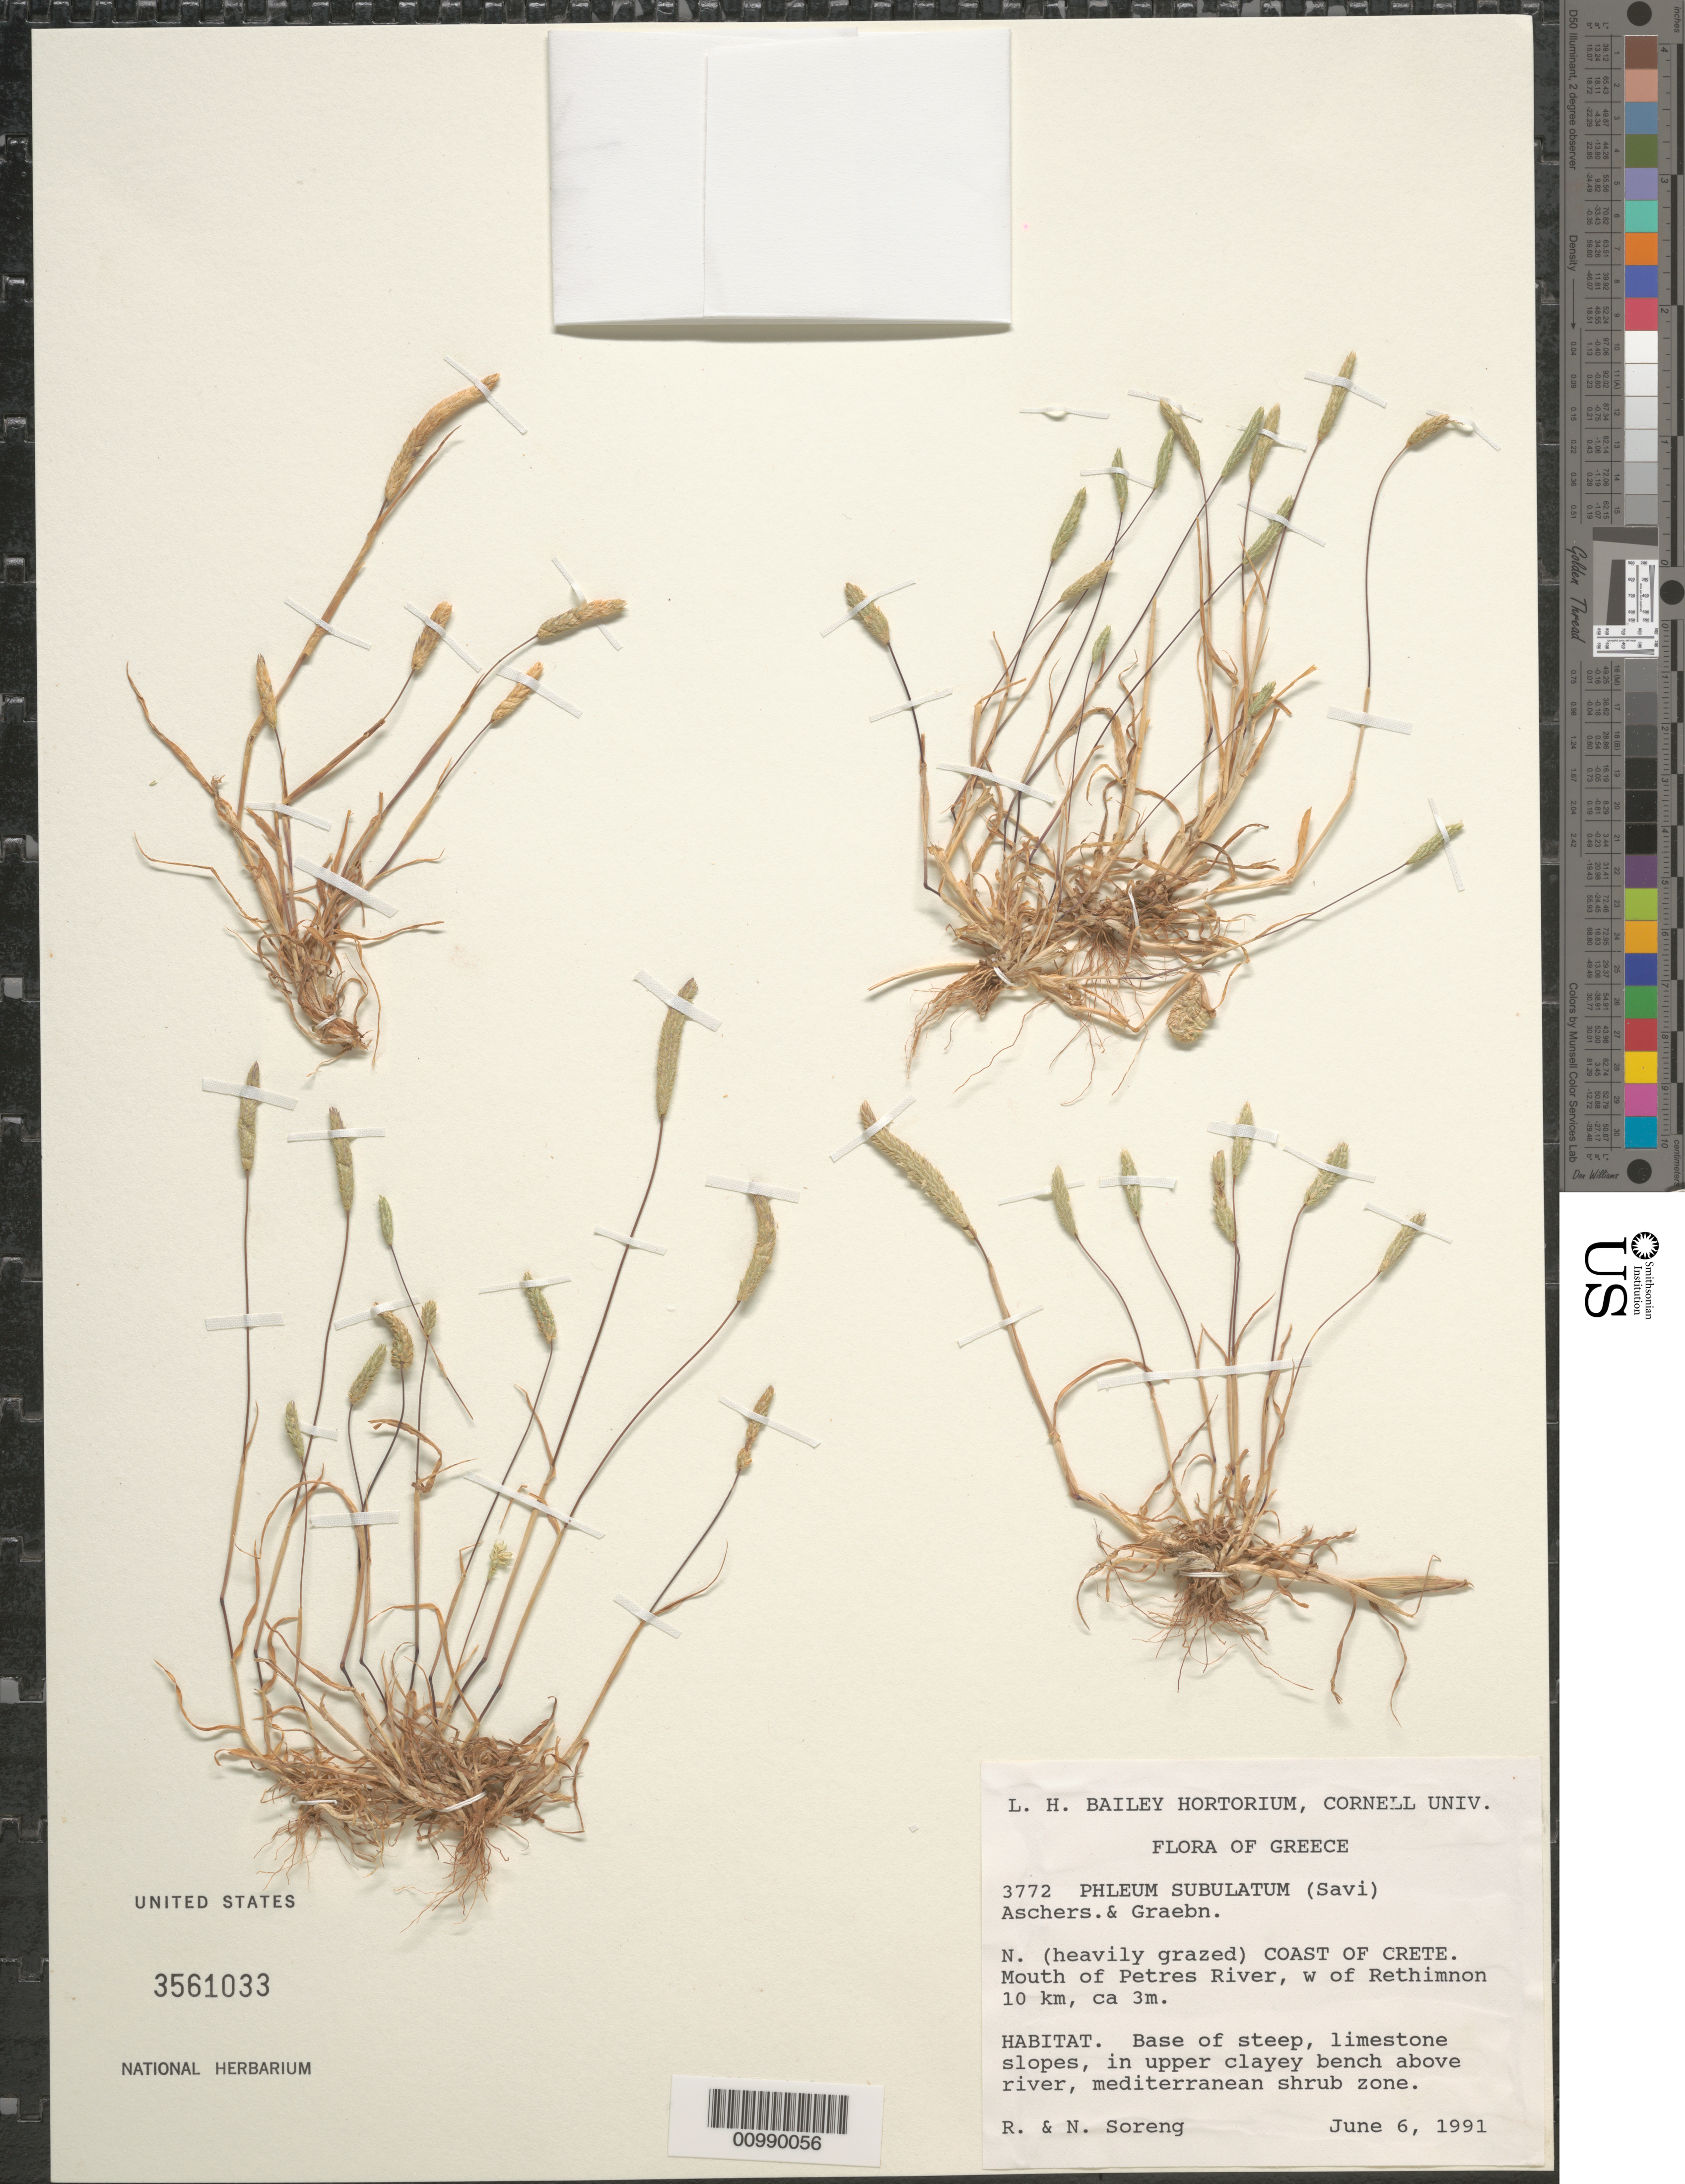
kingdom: Plantae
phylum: Tracheophyta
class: Liliopsida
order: Poales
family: Poaceae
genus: Phleum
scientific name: Phleum subulatum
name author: (Savi) Asch. & Graeb.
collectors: R. J. Soreng & N. L. Soreng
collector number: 3772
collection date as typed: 06 Jun 1991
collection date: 1991-06-06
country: Greece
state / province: Crete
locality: N coast. Mouth of Petres River, W of Rethimnon 10 km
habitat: Base of steep, limestone slopes, in upper clayey bench above river, mediterranean shrub zone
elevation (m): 3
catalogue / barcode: US 3561033